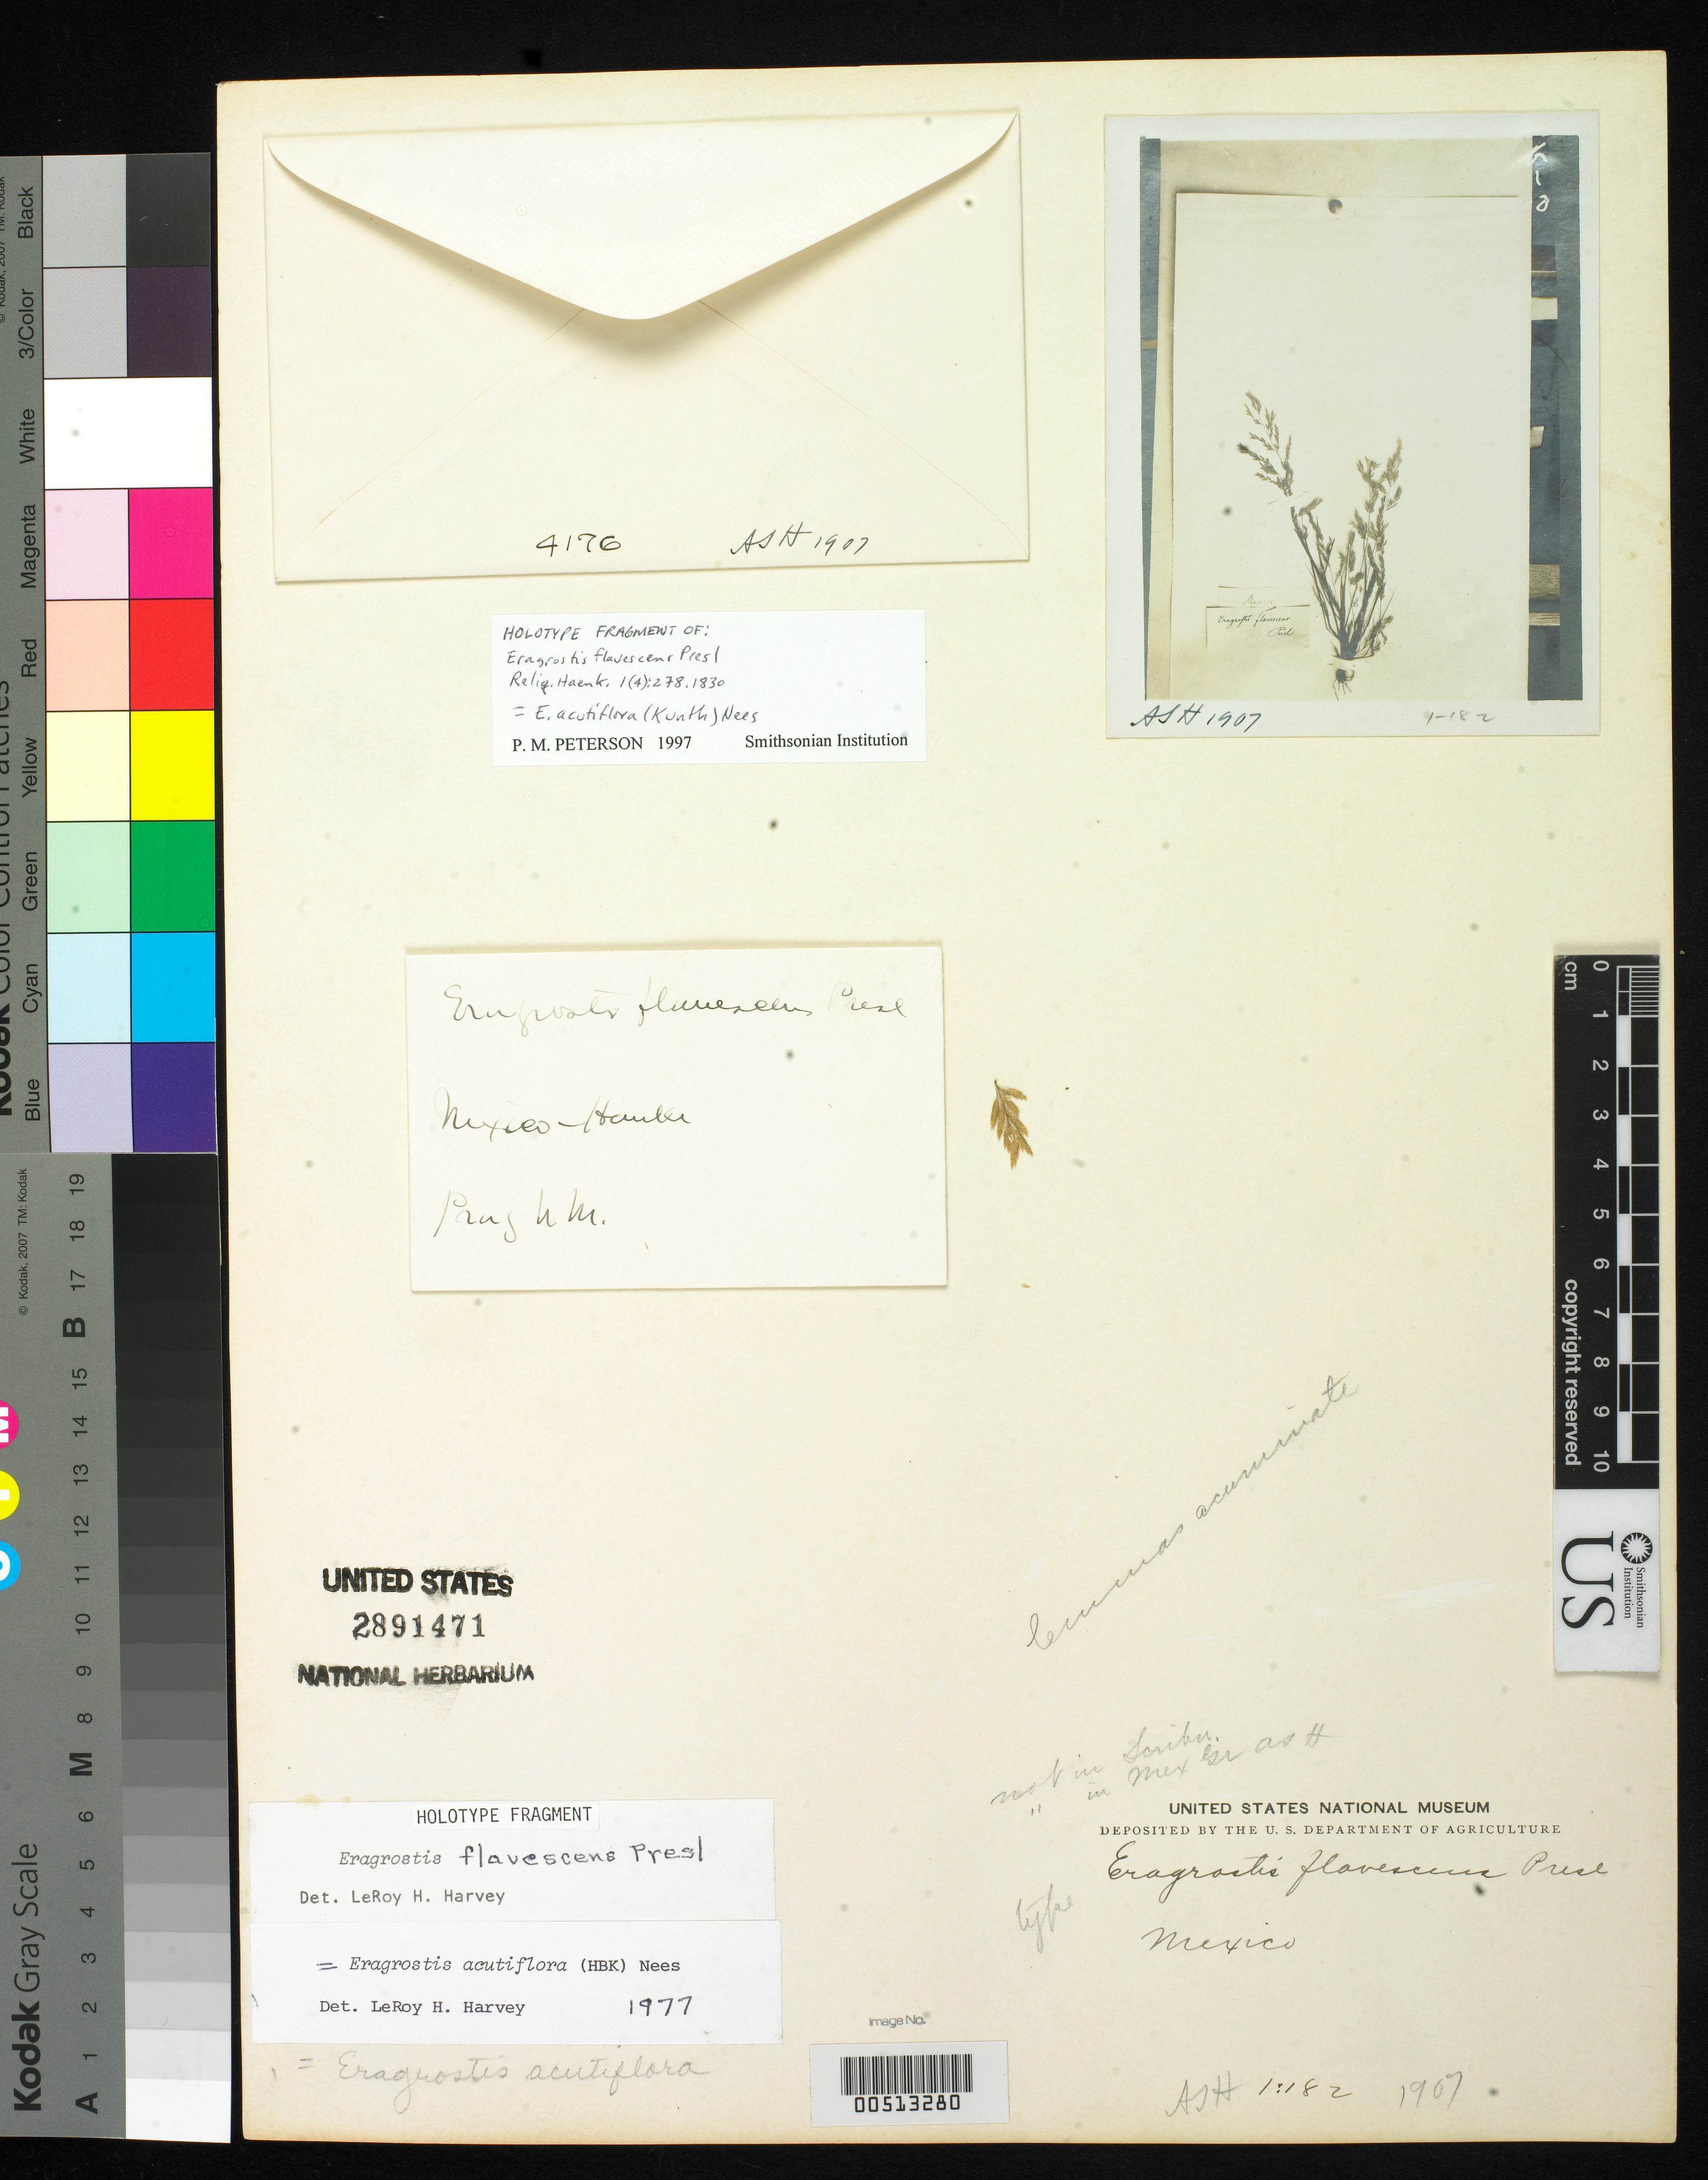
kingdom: Plantae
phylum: Tracheophyta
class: Liliopsida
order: Poales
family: Poaceae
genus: Eragrostis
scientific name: Eragrostis flavescens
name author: J. Presl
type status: Type Fragment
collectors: T. P. X. Haenke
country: Mexico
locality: E of Monserrat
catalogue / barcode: US 2891471